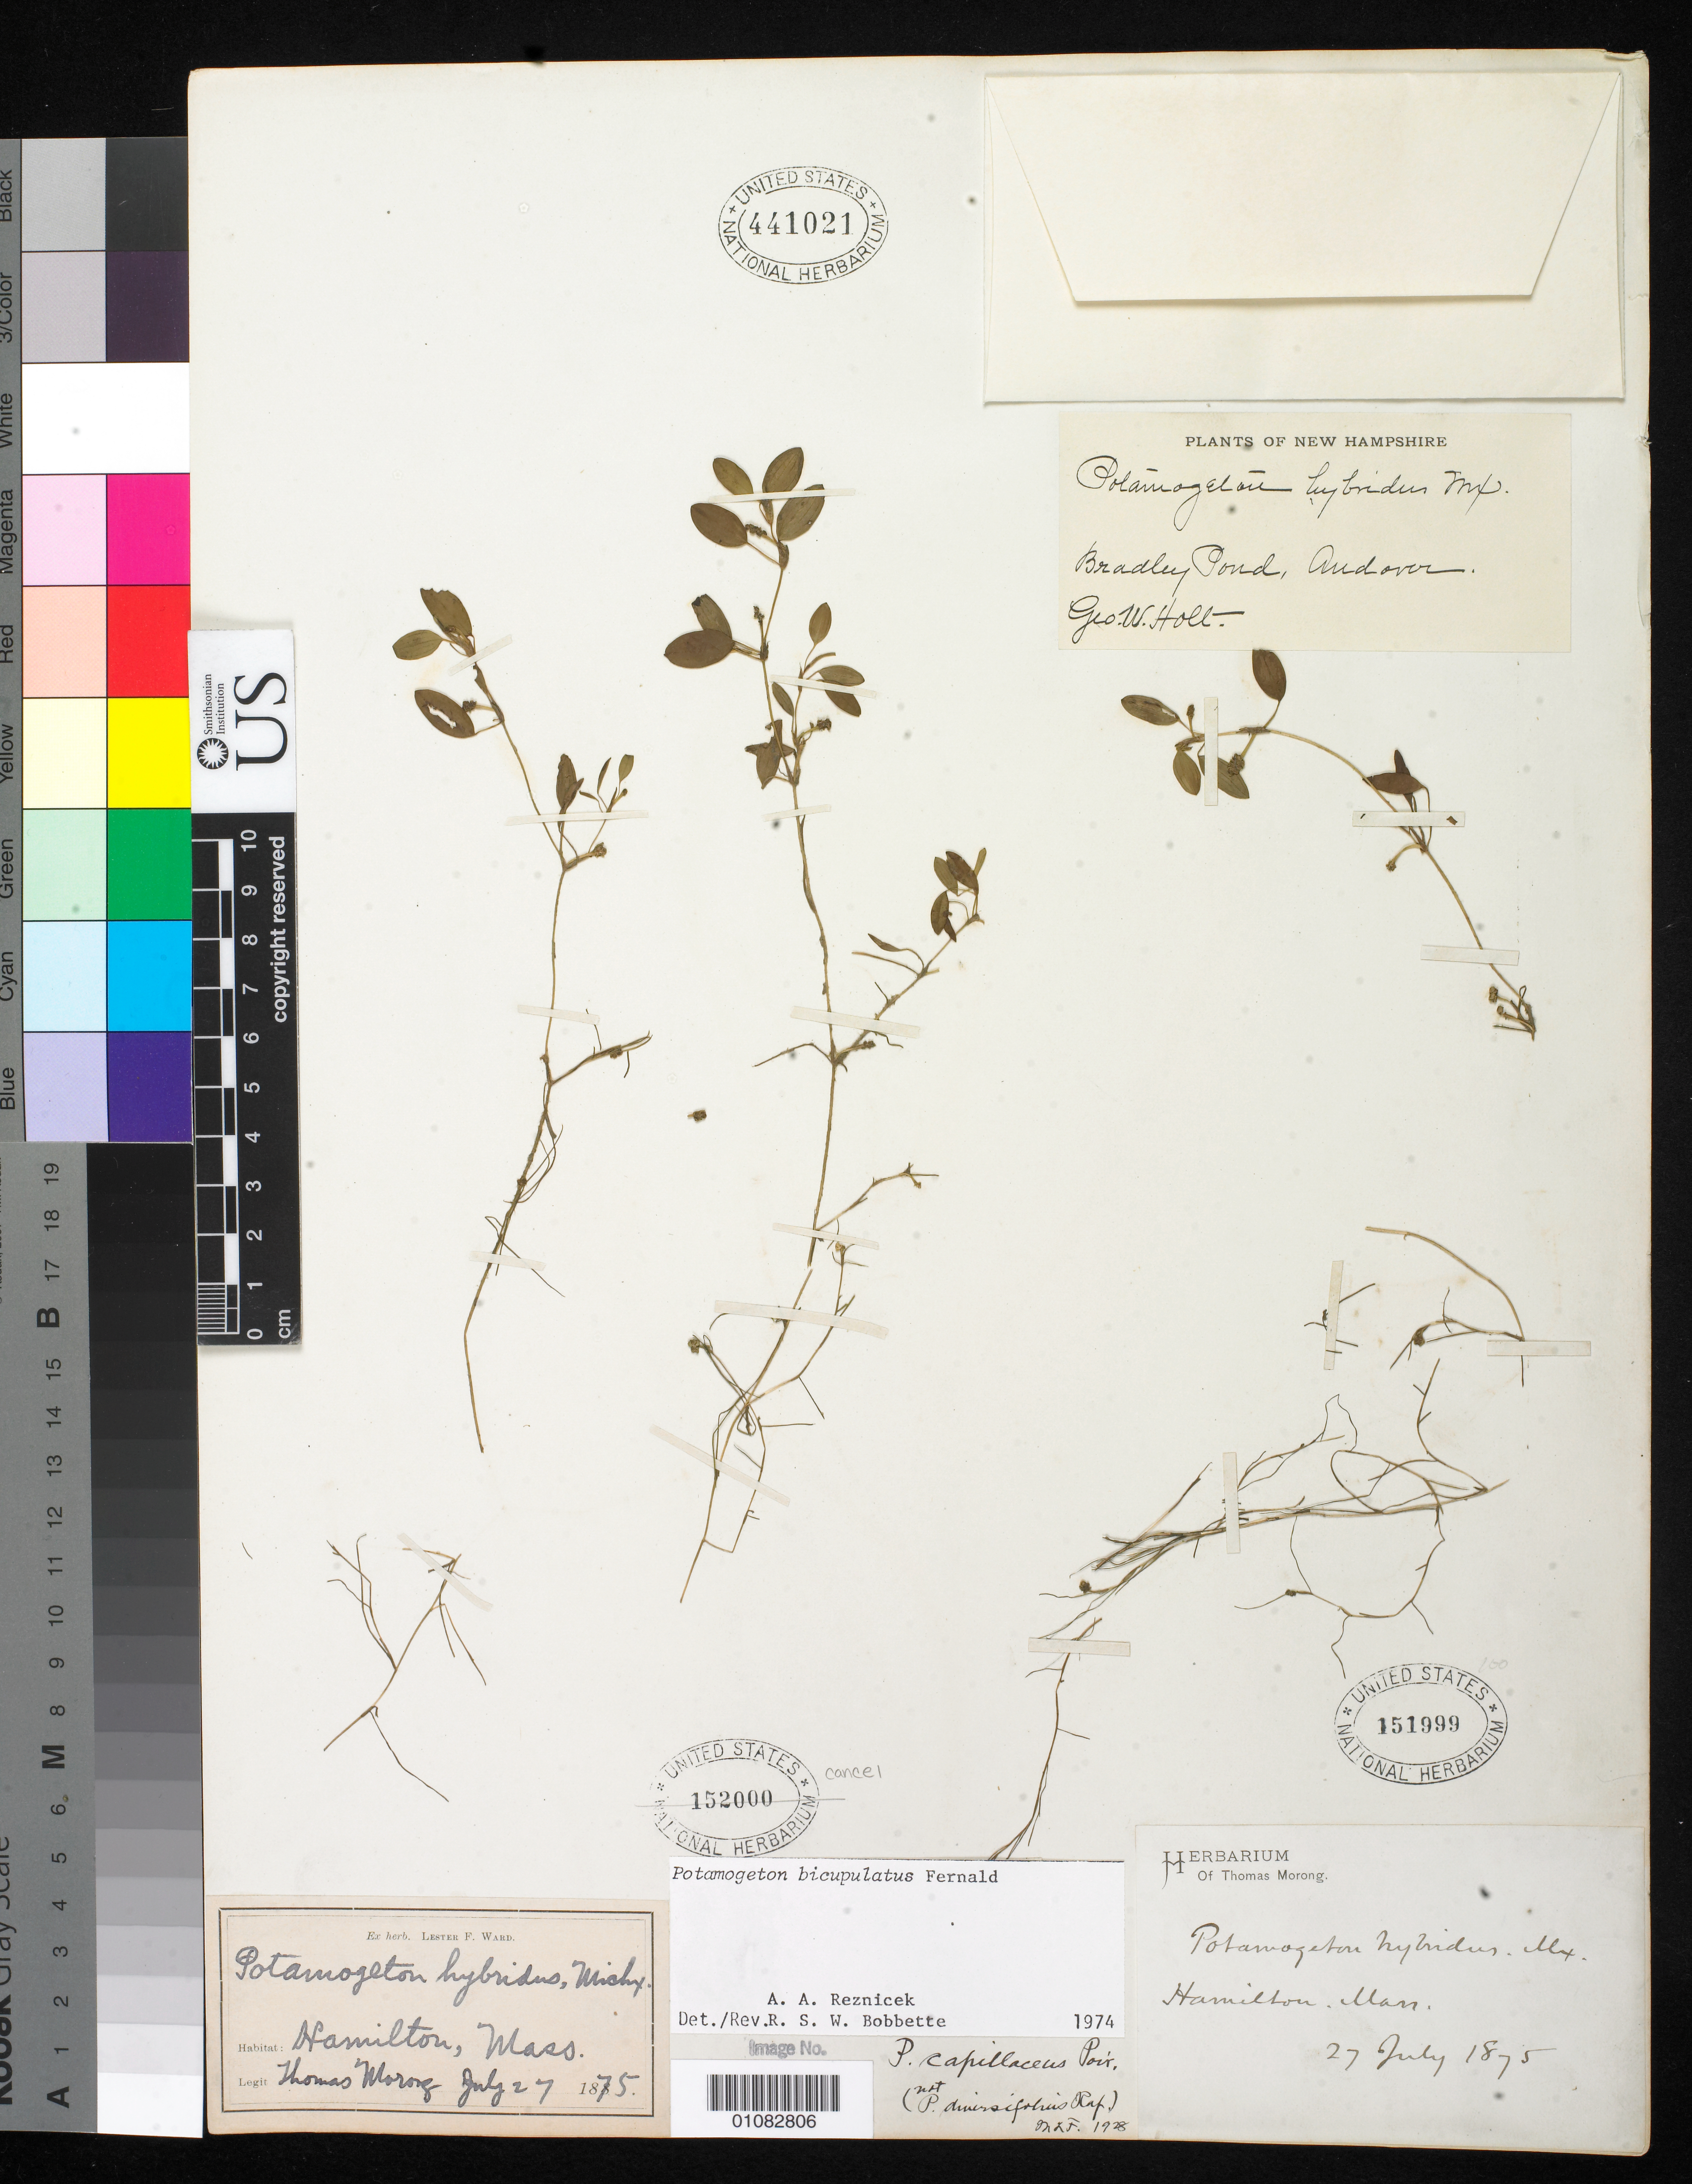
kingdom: Plantae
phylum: Tracheophyta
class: Liliopsida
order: Alismatales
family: Potamogetonaceae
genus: Potamogeton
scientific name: Potamogeton bicupulatus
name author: Fernald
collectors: T. Morong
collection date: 1875-07-27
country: United States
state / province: Massachusetts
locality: Hamilton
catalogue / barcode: US 151999